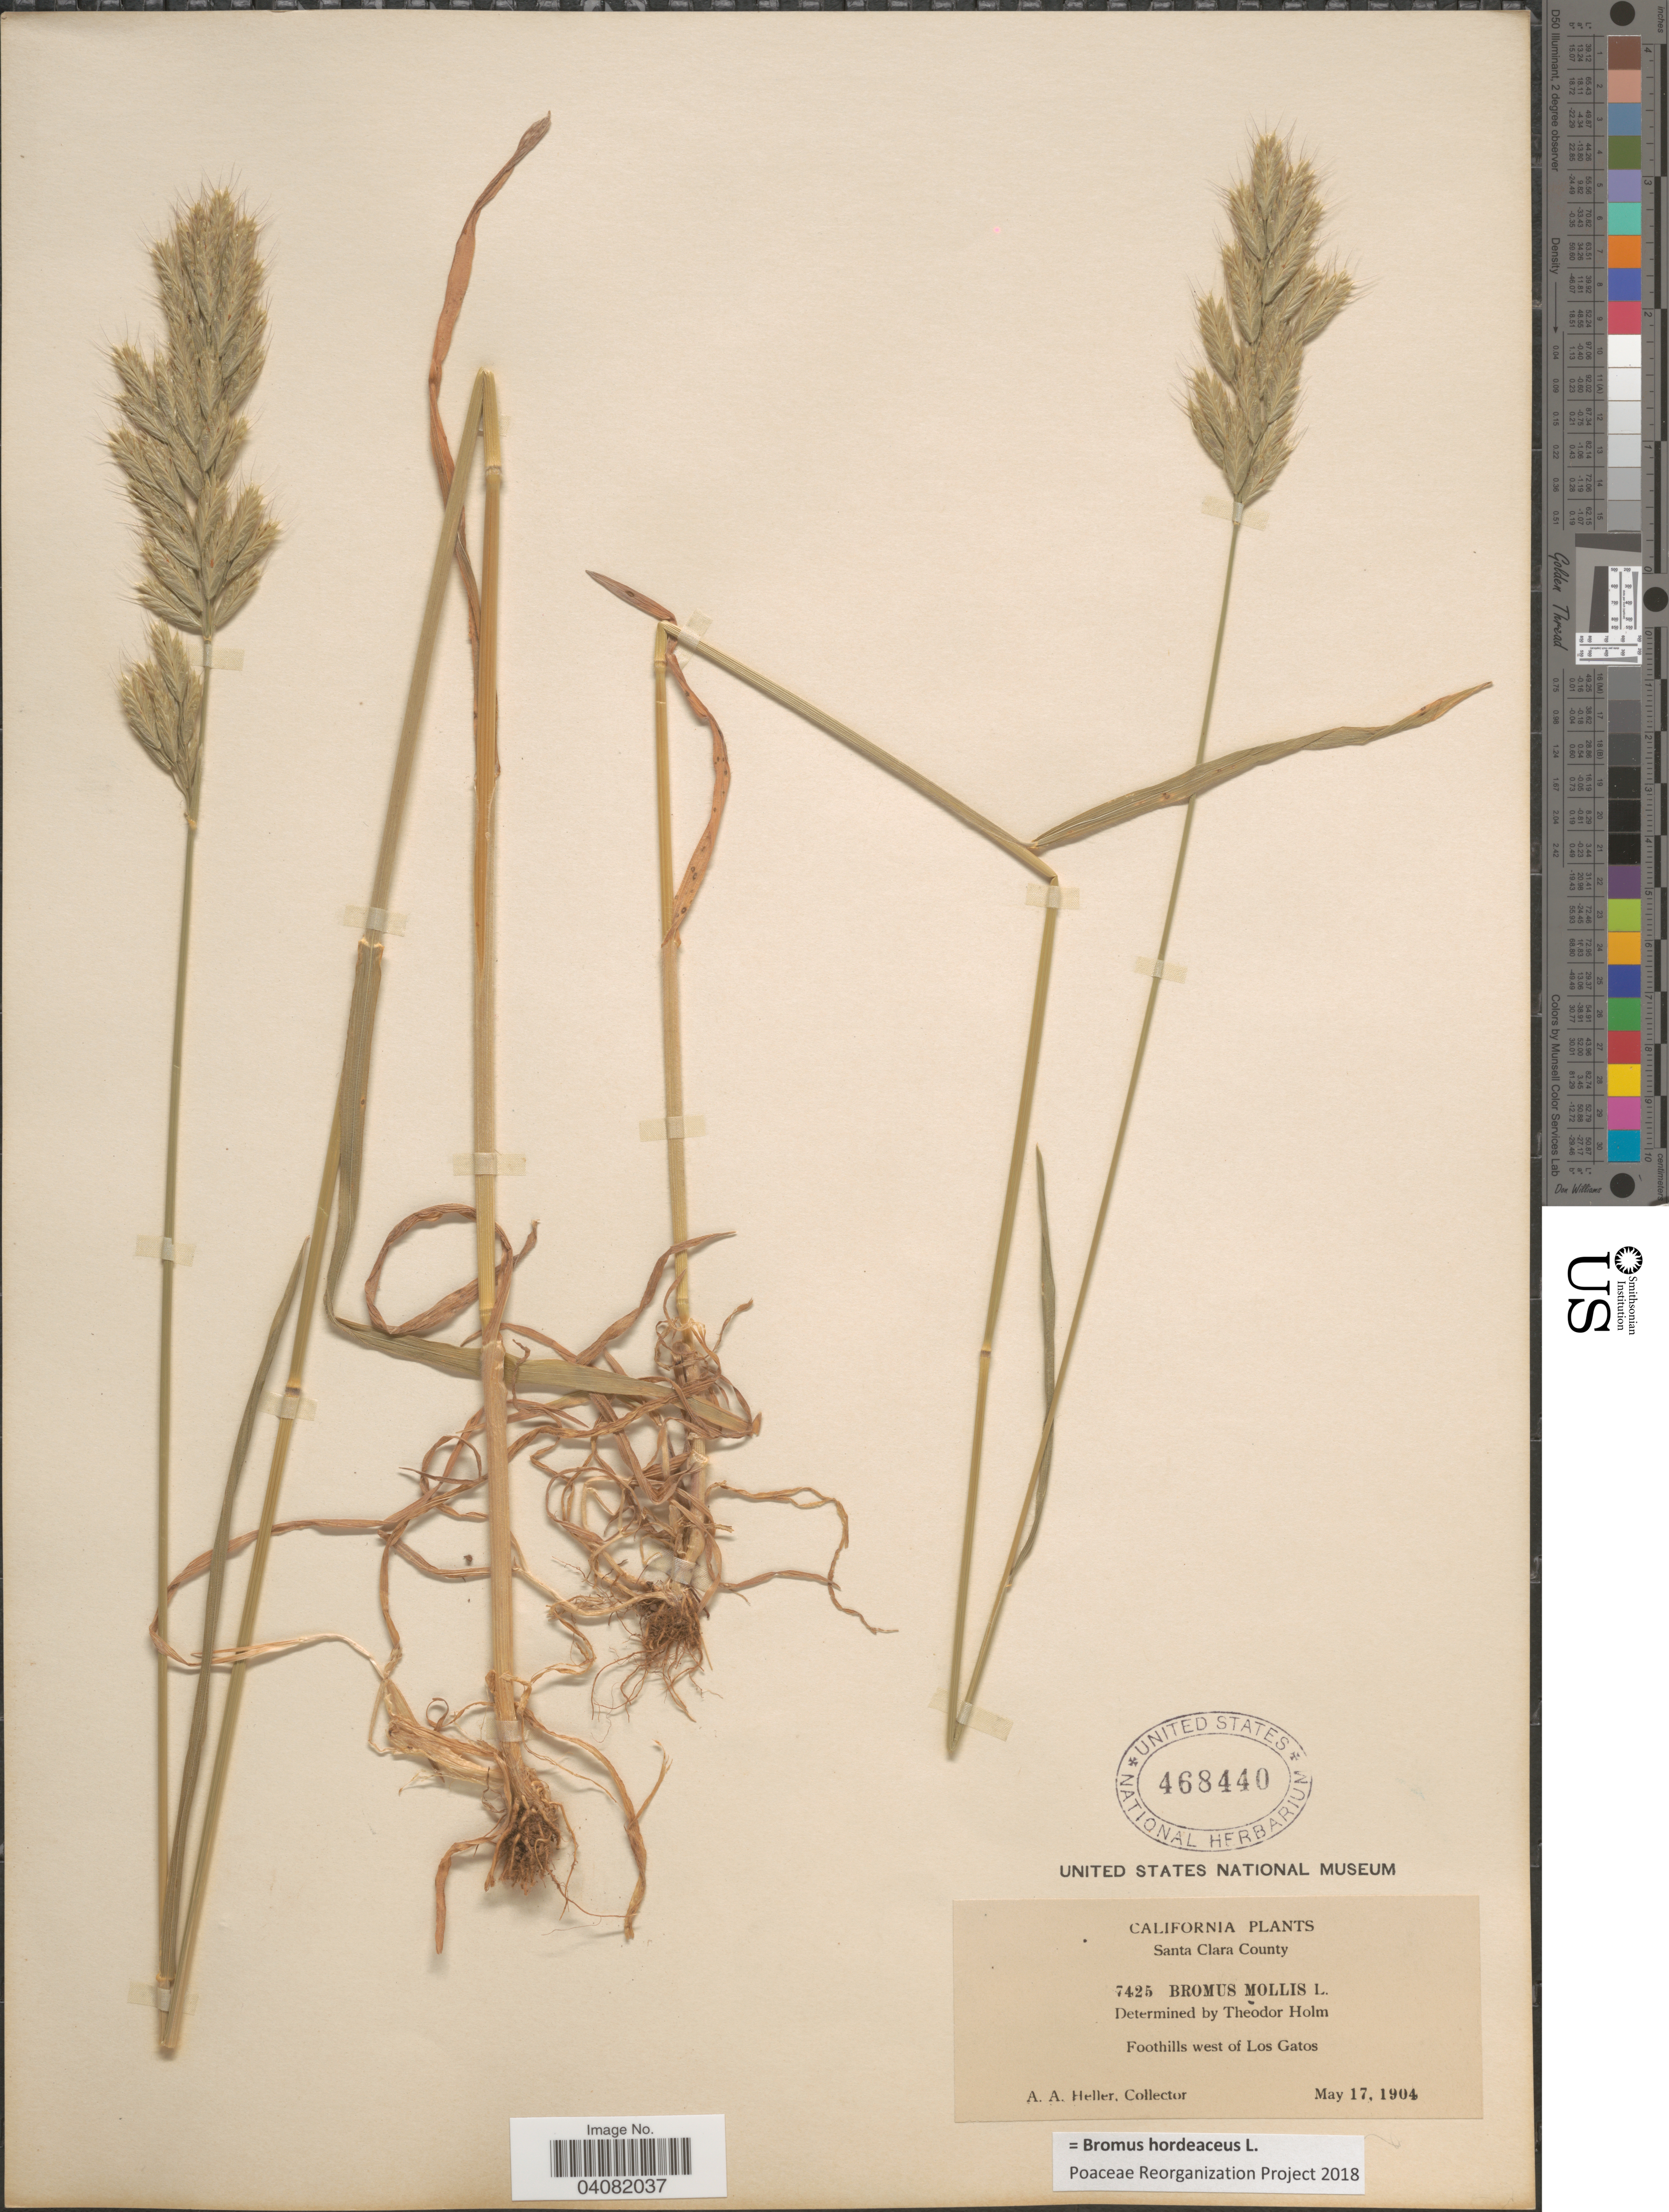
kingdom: Plantae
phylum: Tracheophyta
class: Liliopsida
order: Poales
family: Poaceae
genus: Bromus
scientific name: Bromus hordeaceus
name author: L.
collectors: A. A. Heller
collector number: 7425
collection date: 1904-05-17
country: United States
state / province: California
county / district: Santa Clara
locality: Santa Clara County. Foothills west of Los Gatos.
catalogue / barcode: US 468440